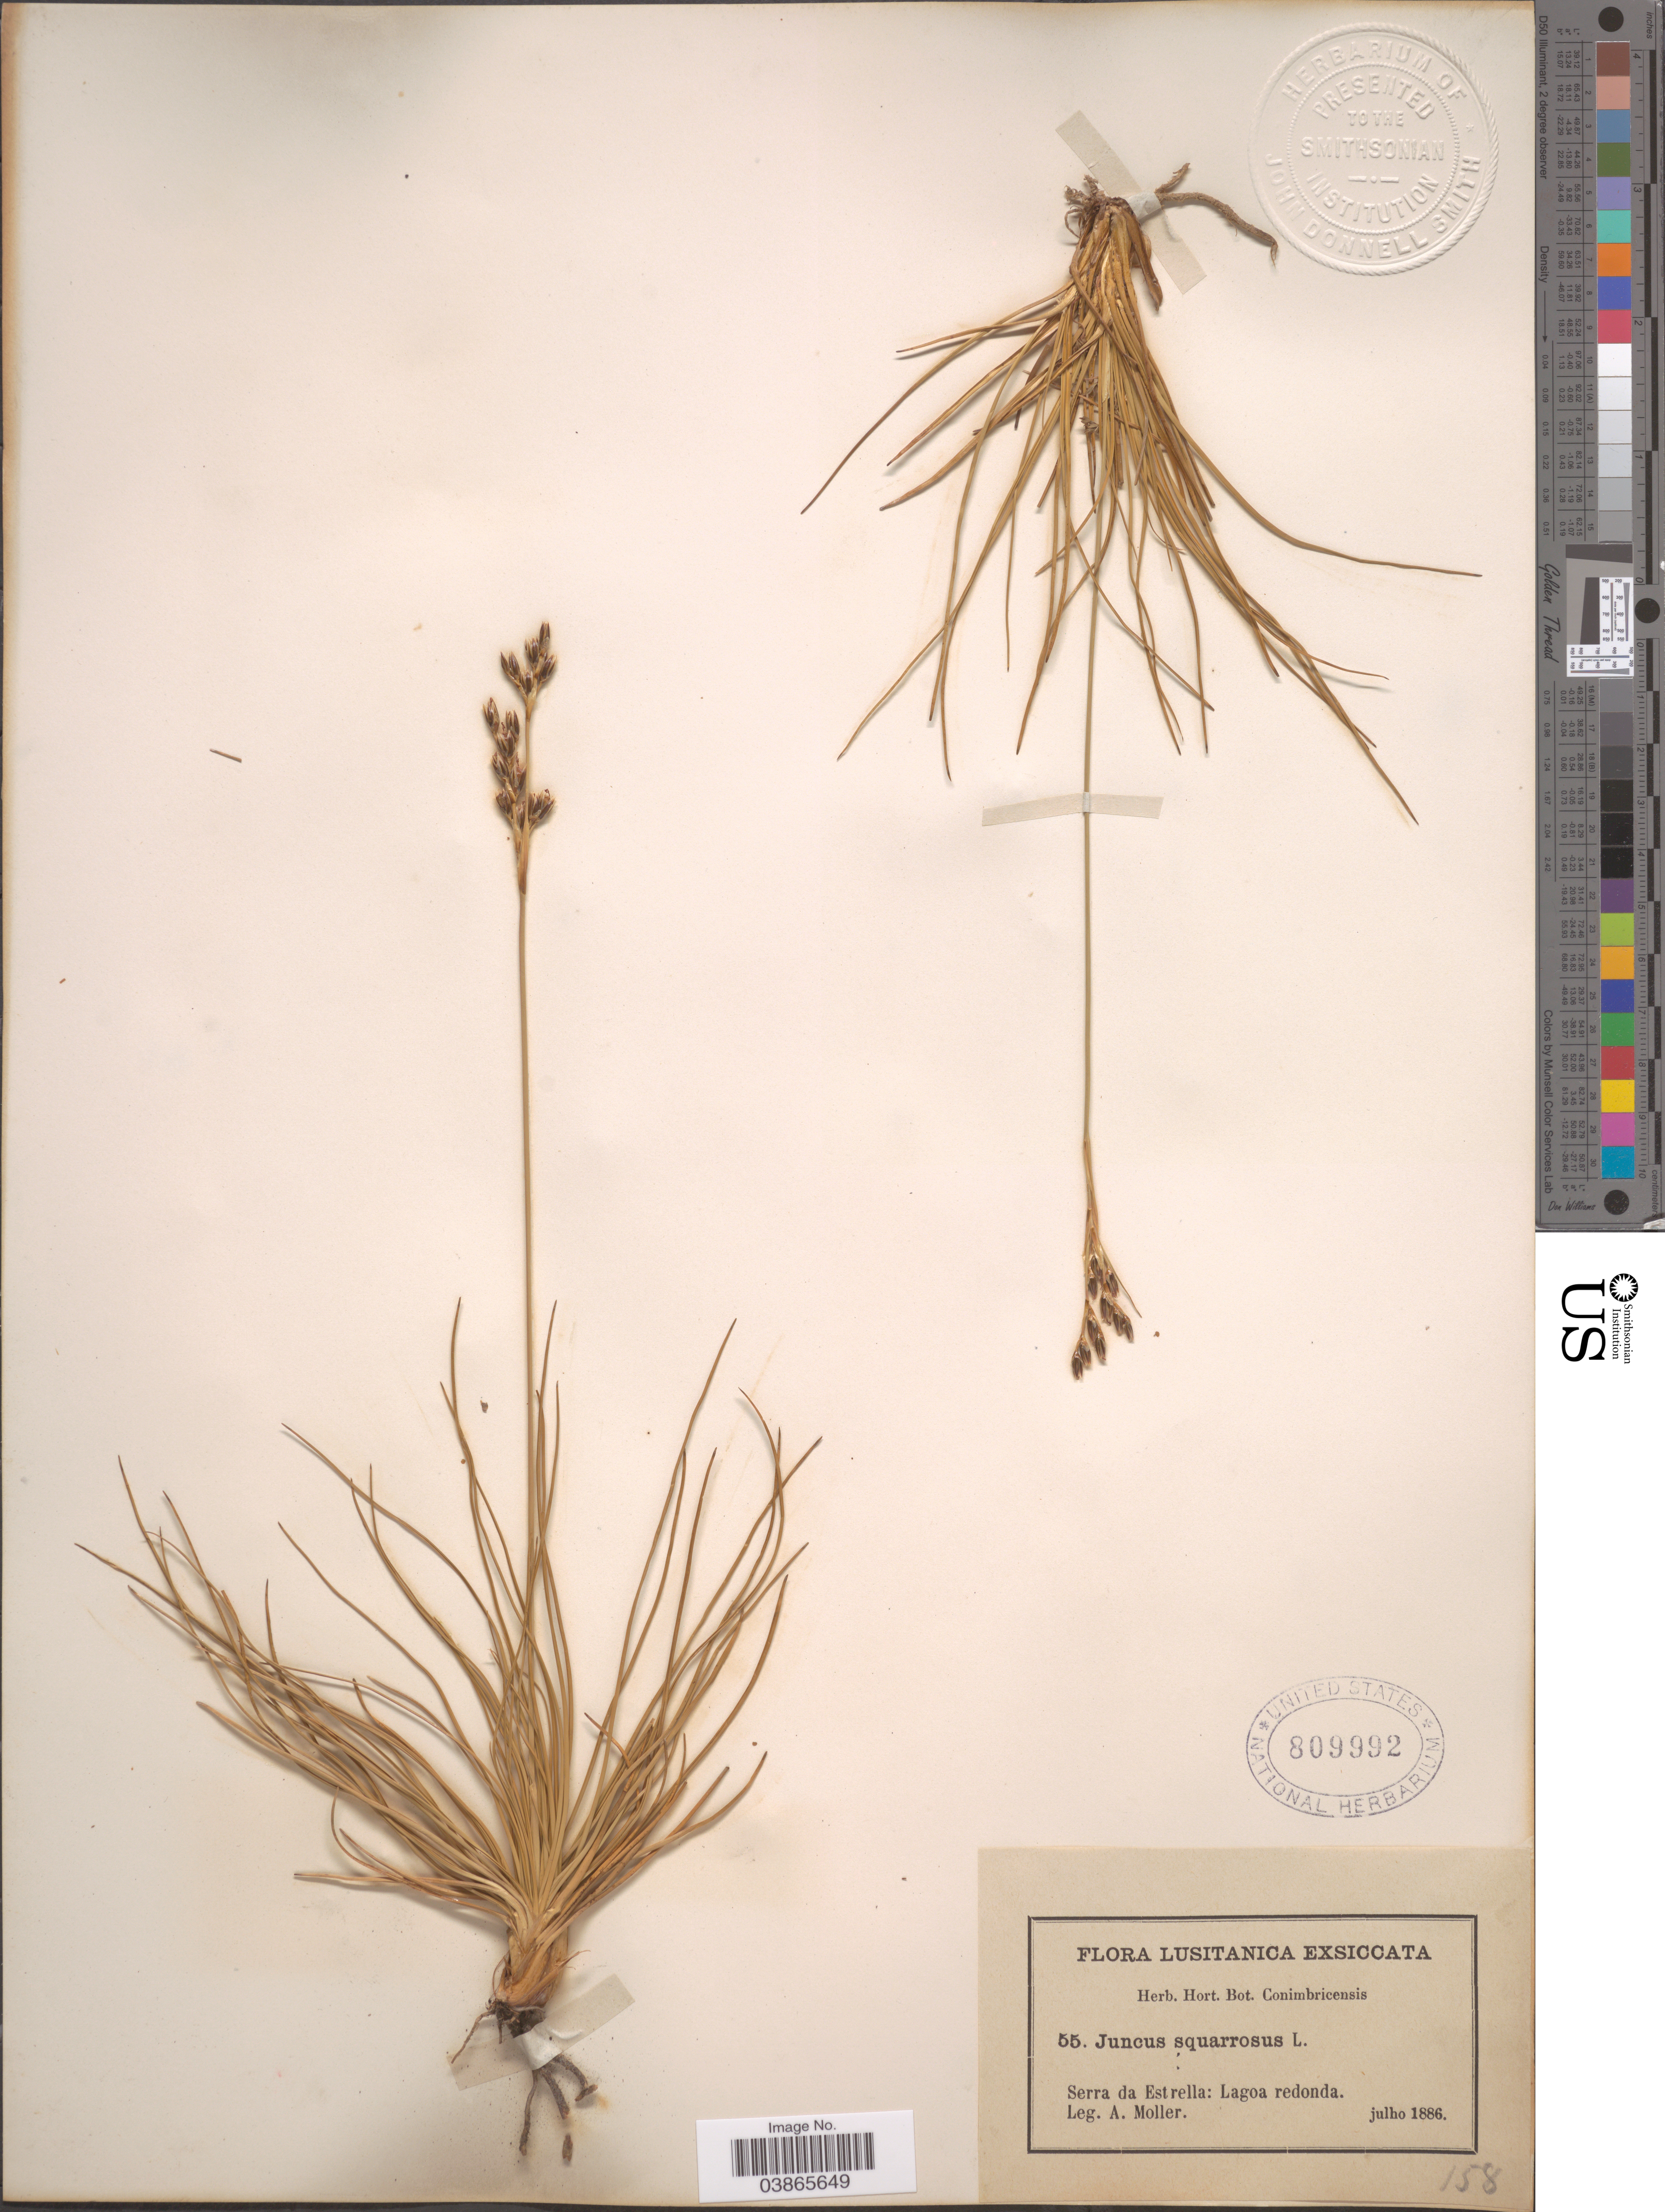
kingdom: Plantae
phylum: Tracheophyta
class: Liliopsida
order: Poales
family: Juncaceae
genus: Juncus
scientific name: Juncus squarrosus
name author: L.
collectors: A. Moller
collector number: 55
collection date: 1886-07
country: Portugal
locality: Lusitanica. Serra de Estrella: Lagoa redonda.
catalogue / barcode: US 809992